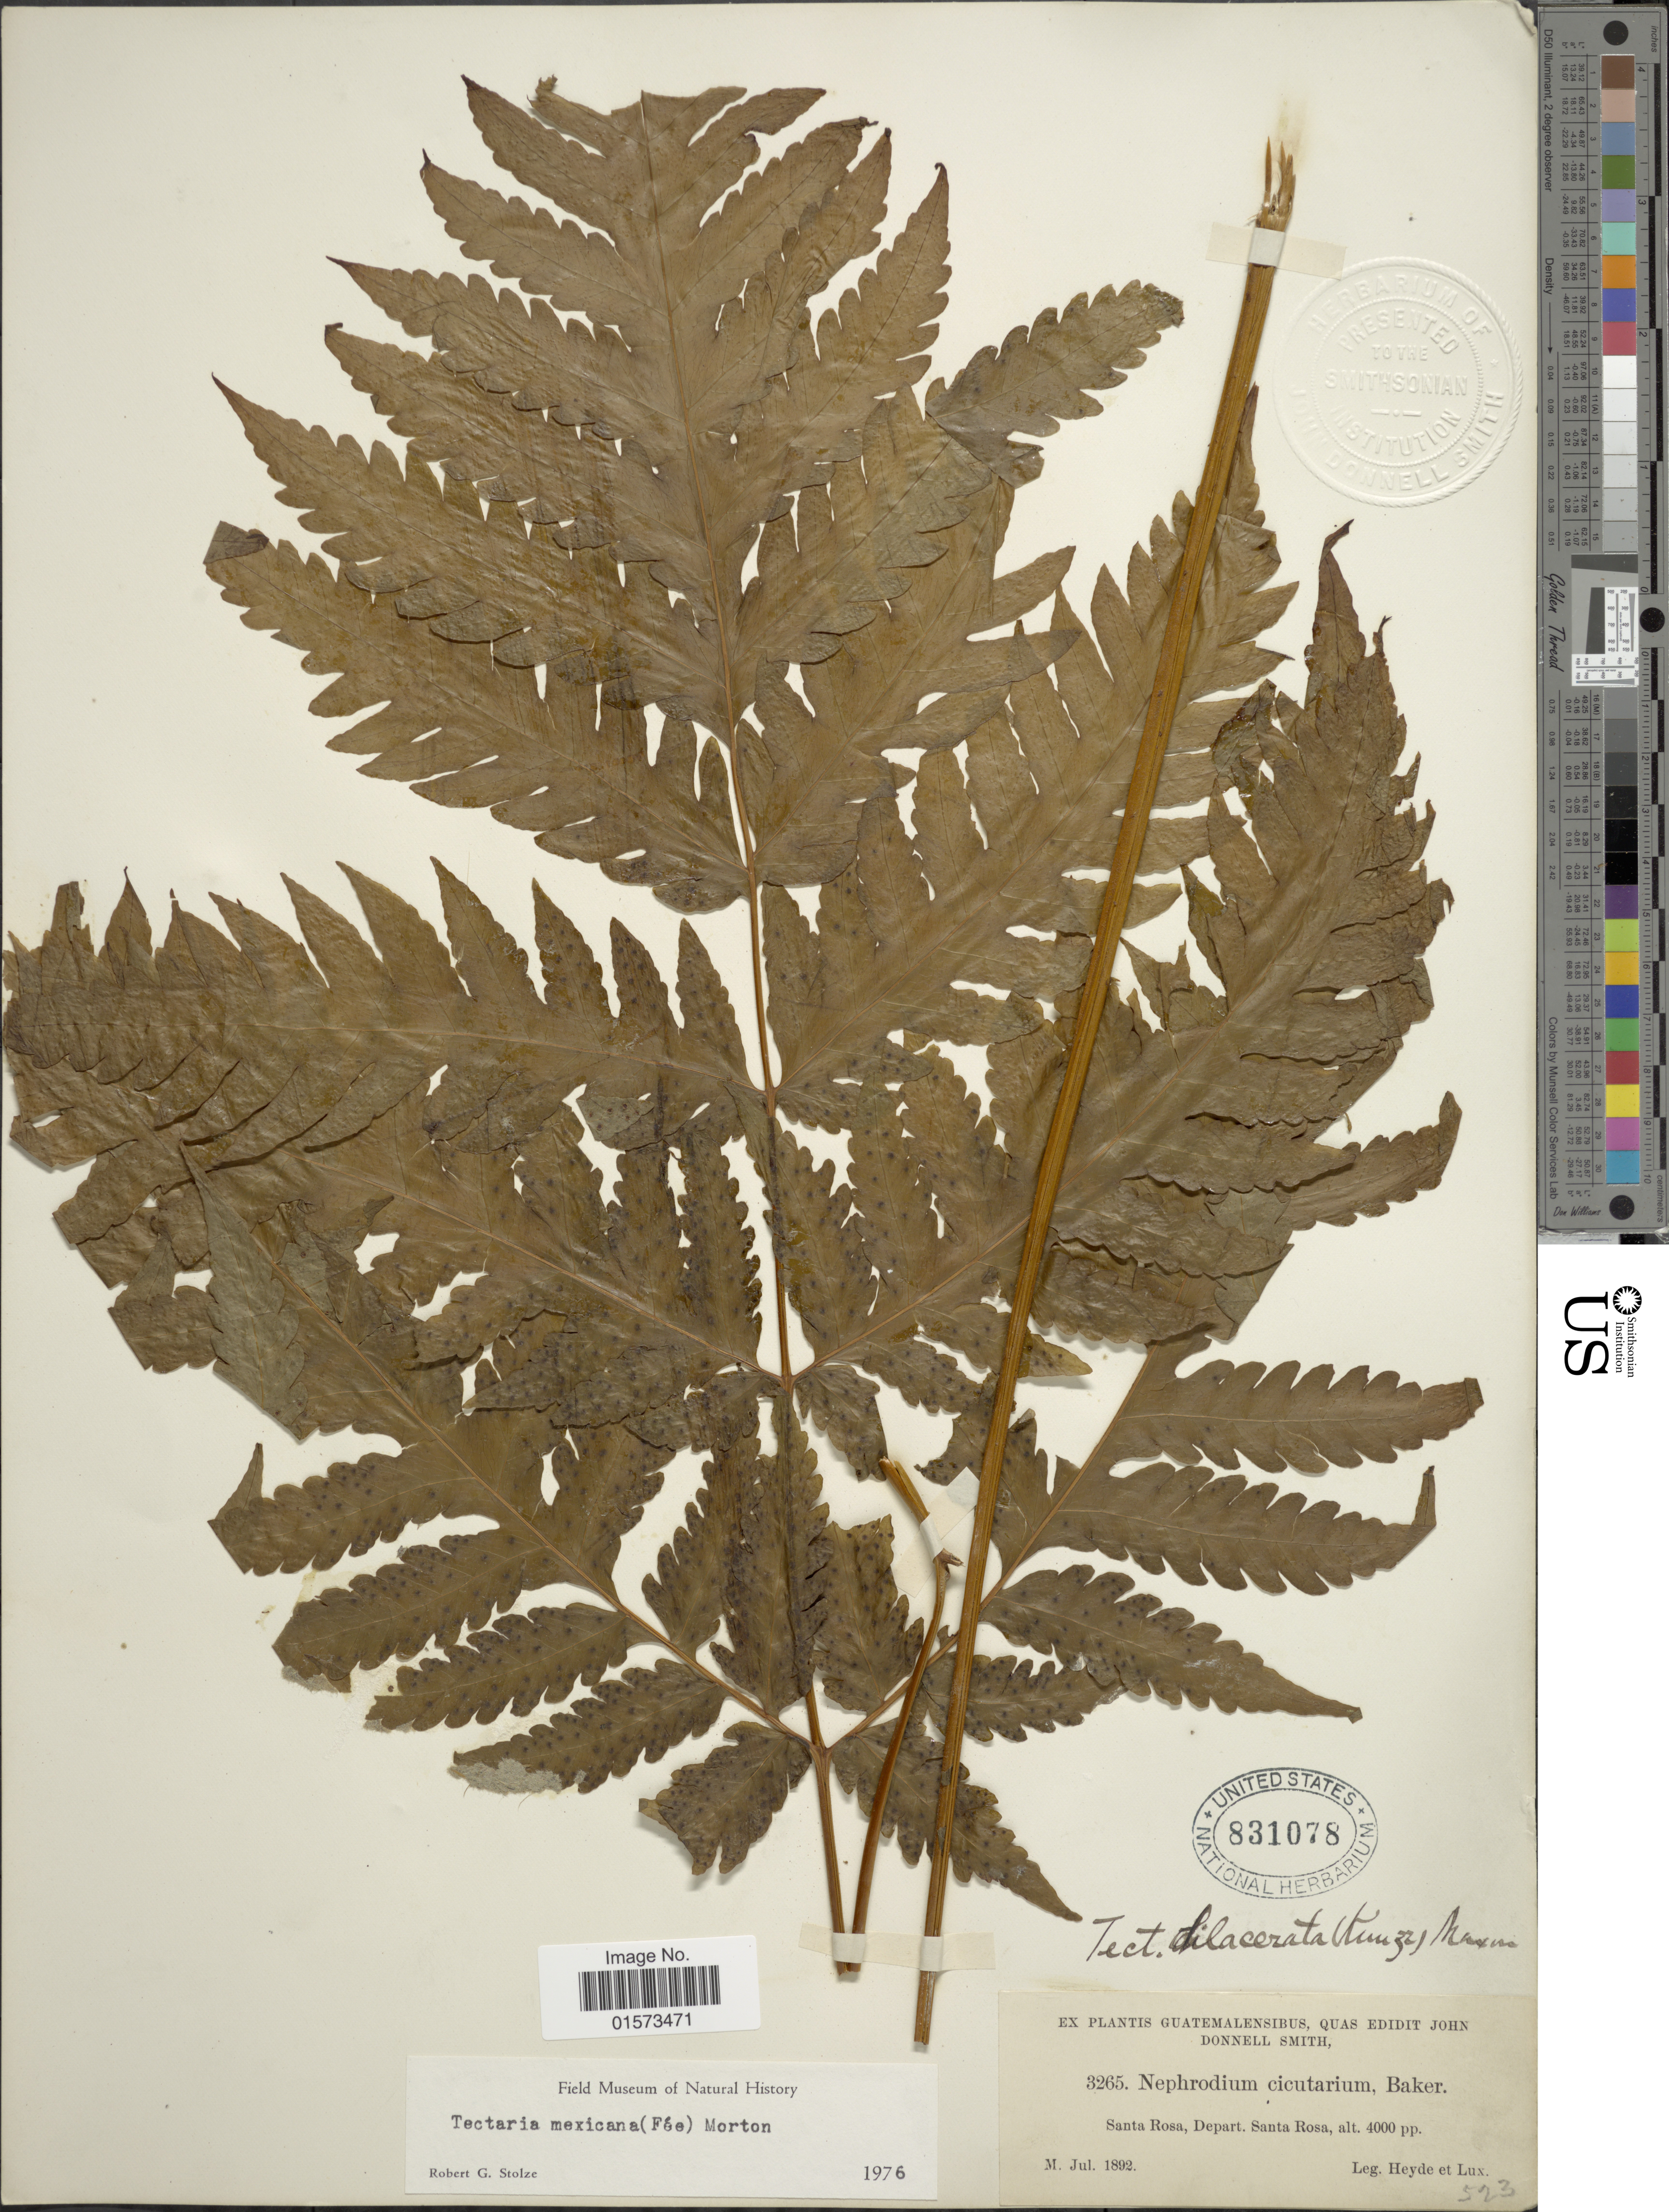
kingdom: Plantae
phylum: Tracheophyta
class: Polypodiopsida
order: Polypodiales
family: Tectariaceae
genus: Tectaria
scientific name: Tectaria mexicana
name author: (Fée) C.V. Morton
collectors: Heyde & Lux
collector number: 3265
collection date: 1892-07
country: Guatemala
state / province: Santa Rosa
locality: Santa Rosa, Depart. Santa Rosa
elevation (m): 1219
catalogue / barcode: US 831078